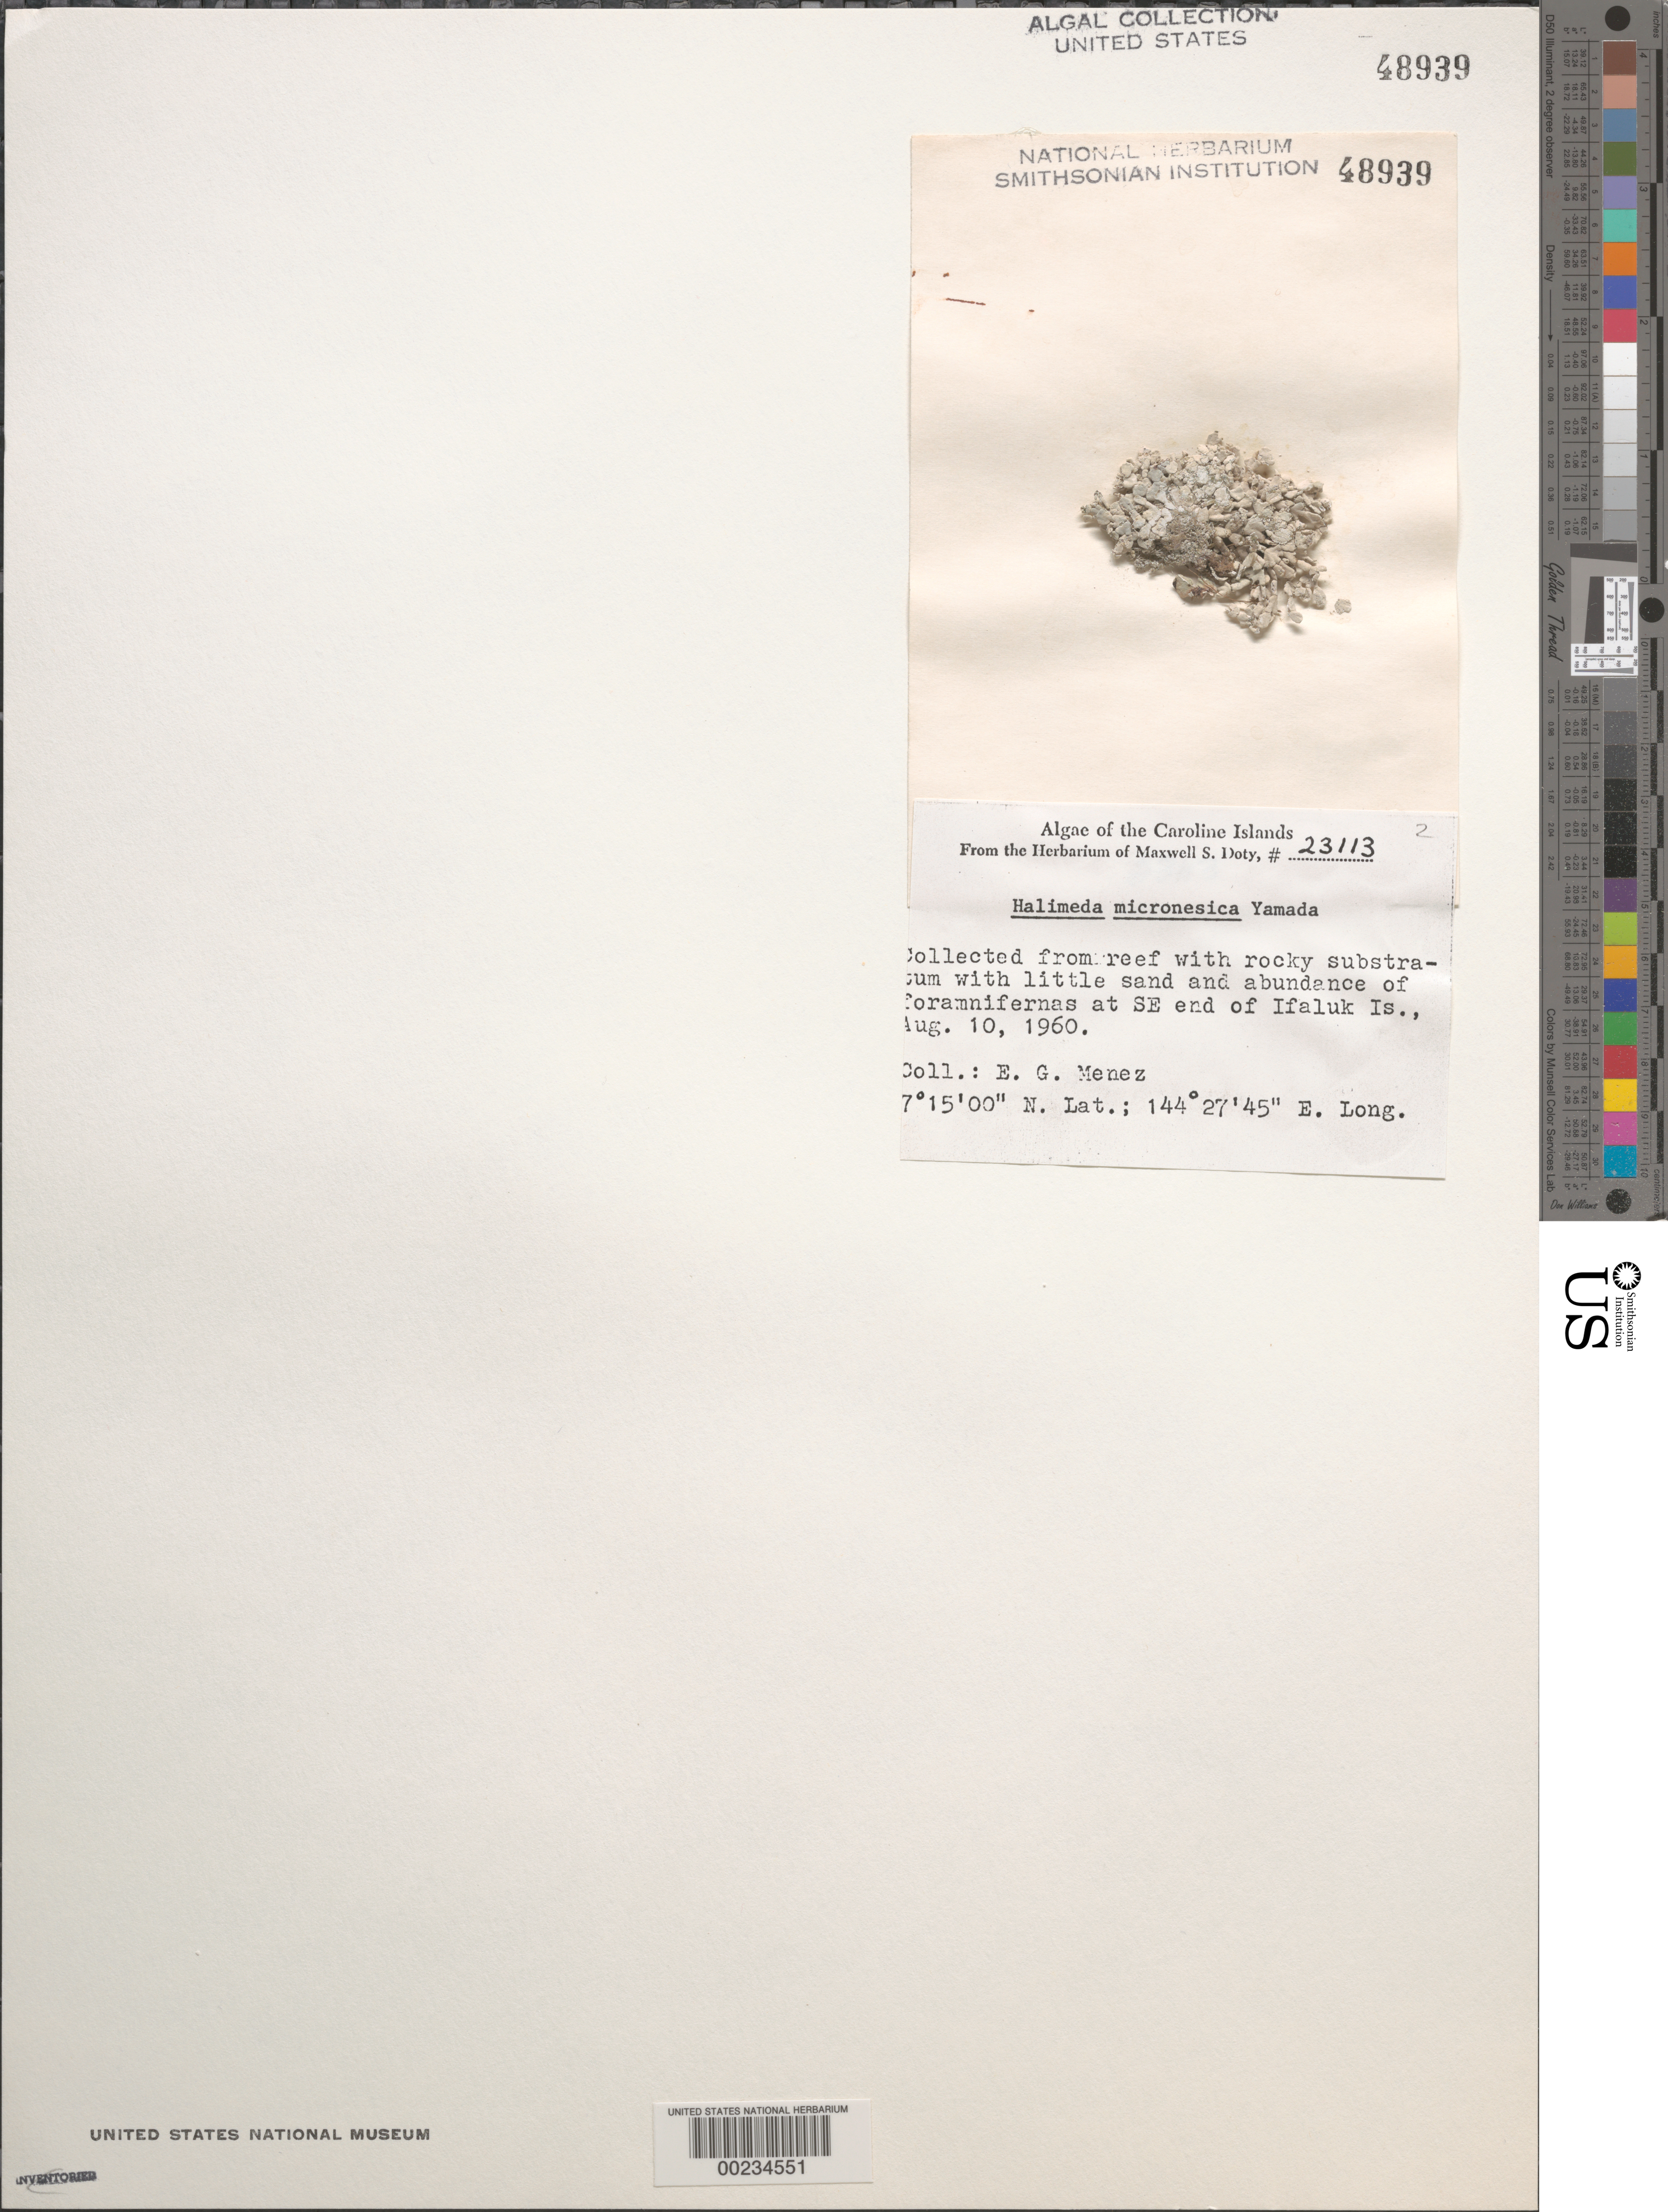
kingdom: Plantae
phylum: Chlorophyta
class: Ulvophyceae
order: Bryopsidales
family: Halimedaceae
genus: Halimeda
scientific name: Halimeda micronesica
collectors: Meñez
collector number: MSD 23113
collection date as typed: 10 Aug 1960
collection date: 1960-08-10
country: Micronesia, Federated States of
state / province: Yap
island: Ifalik (Ifaluk) Atoll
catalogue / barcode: US 48939